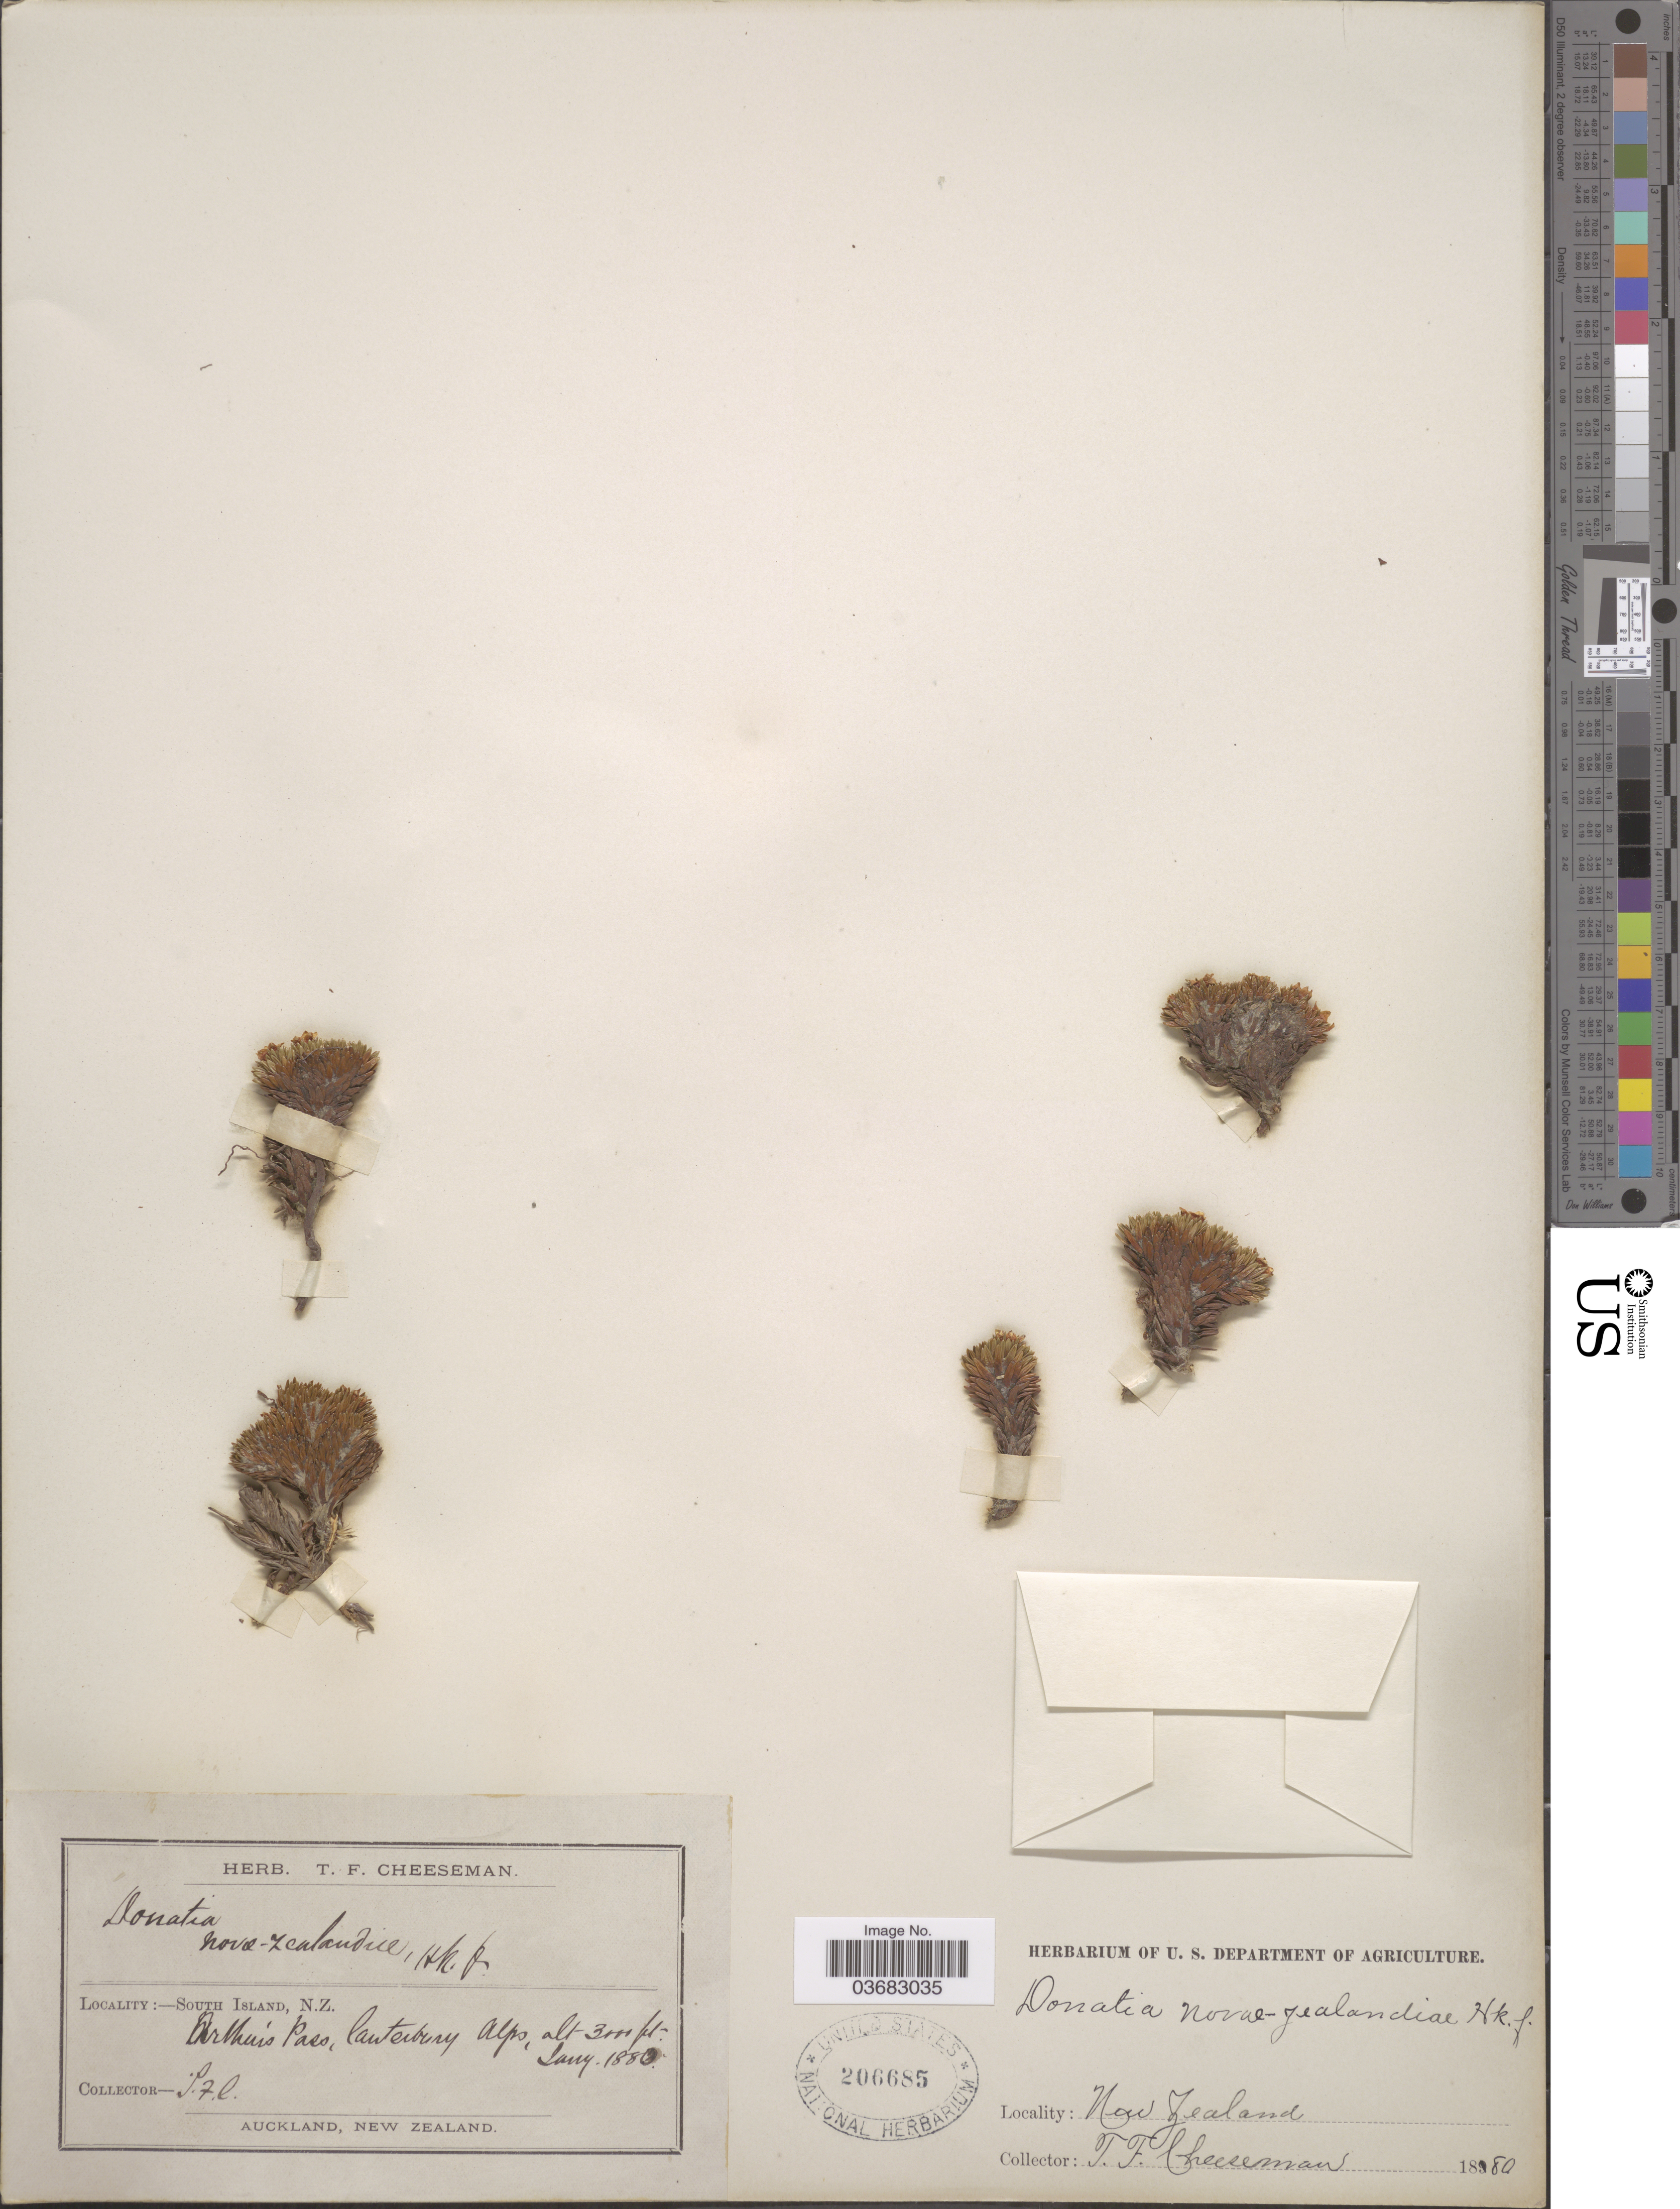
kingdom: Plantae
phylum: Tracheophyta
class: Magnoliopsida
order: Asterales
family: Stylidiaceae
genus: Donatia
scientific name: Donatia novae-zelandiae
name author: Hook. f.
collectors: T. F. Cheeseman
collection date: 1880-06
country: New Zealand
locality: South Island. Arthur's Pass, Canterbury Alps.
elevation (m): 914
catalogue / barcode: US 206685